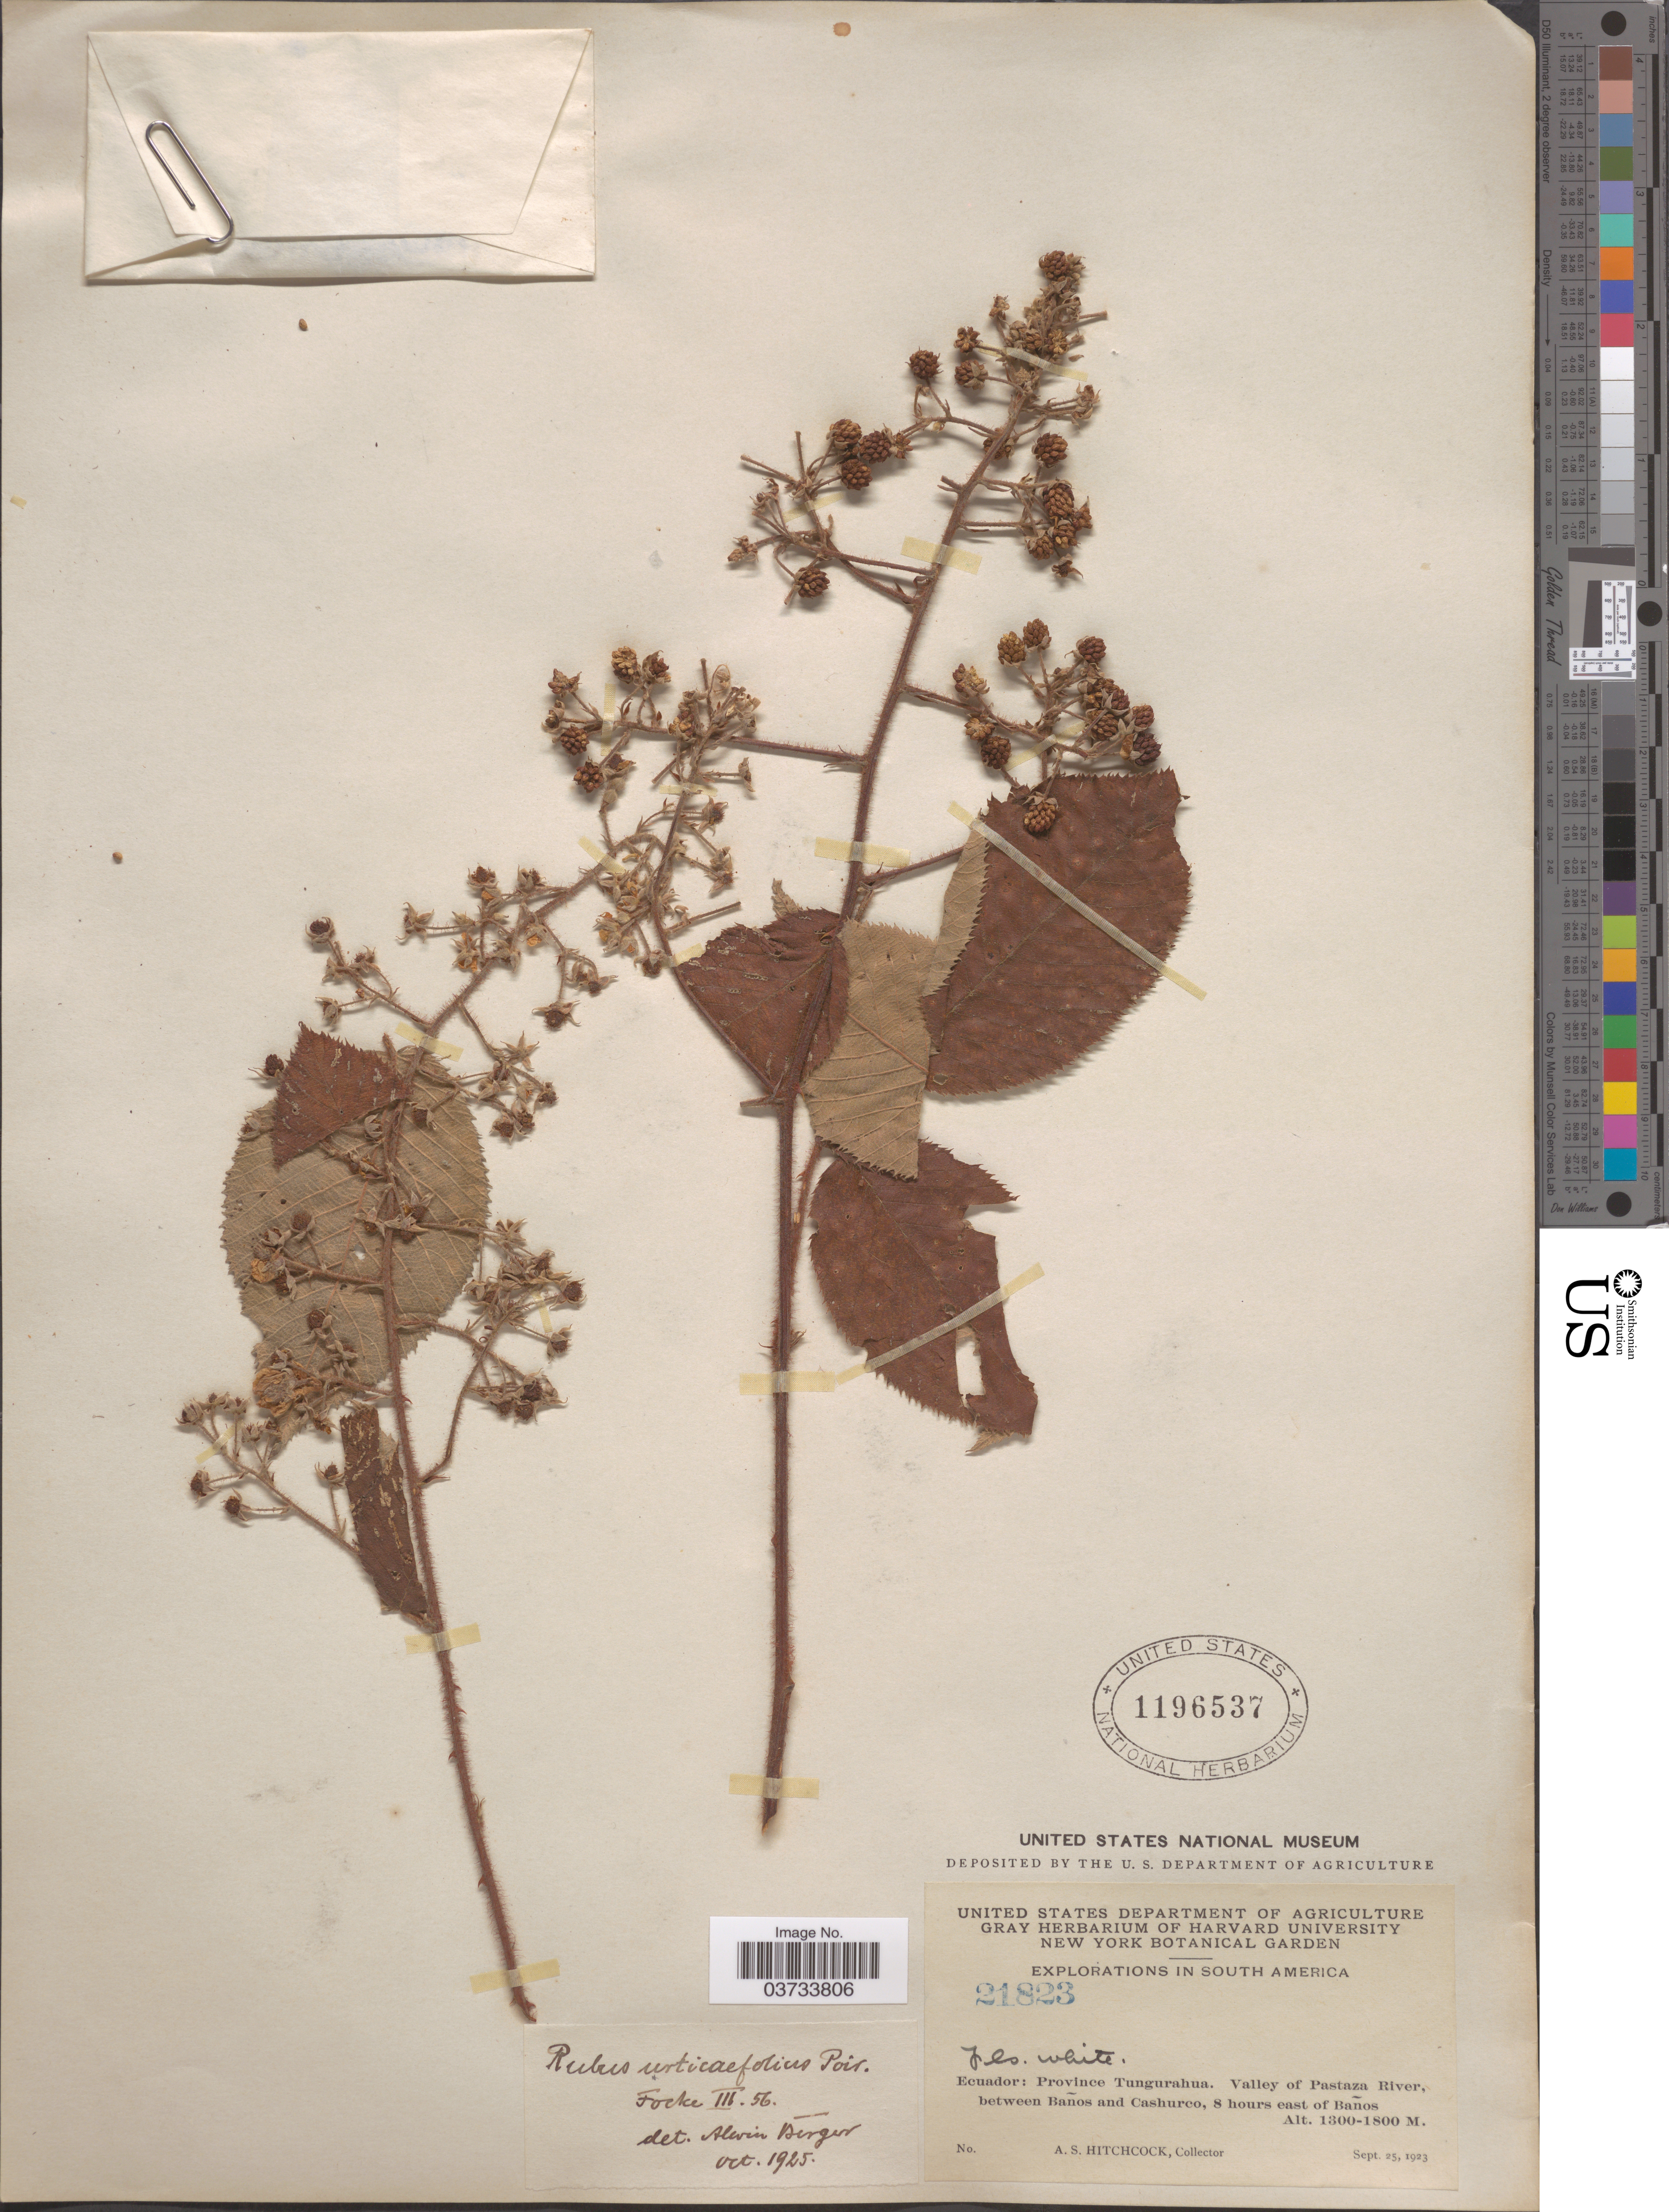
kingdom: Plantae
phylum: Tracheophyta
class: Magnoliopsida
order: Rosales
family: Rosaceae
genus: Rubus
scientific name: Rubus urticifolius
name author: Poir.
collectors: A. S. Hitchcock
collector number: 21823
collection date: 1923-09-25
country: Ecuador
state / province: Tungurahua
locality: Valley of Pastaza River, between Baños and Cashurco, 8 hours east of Baños.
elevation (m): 1300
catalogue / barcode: US 1196537